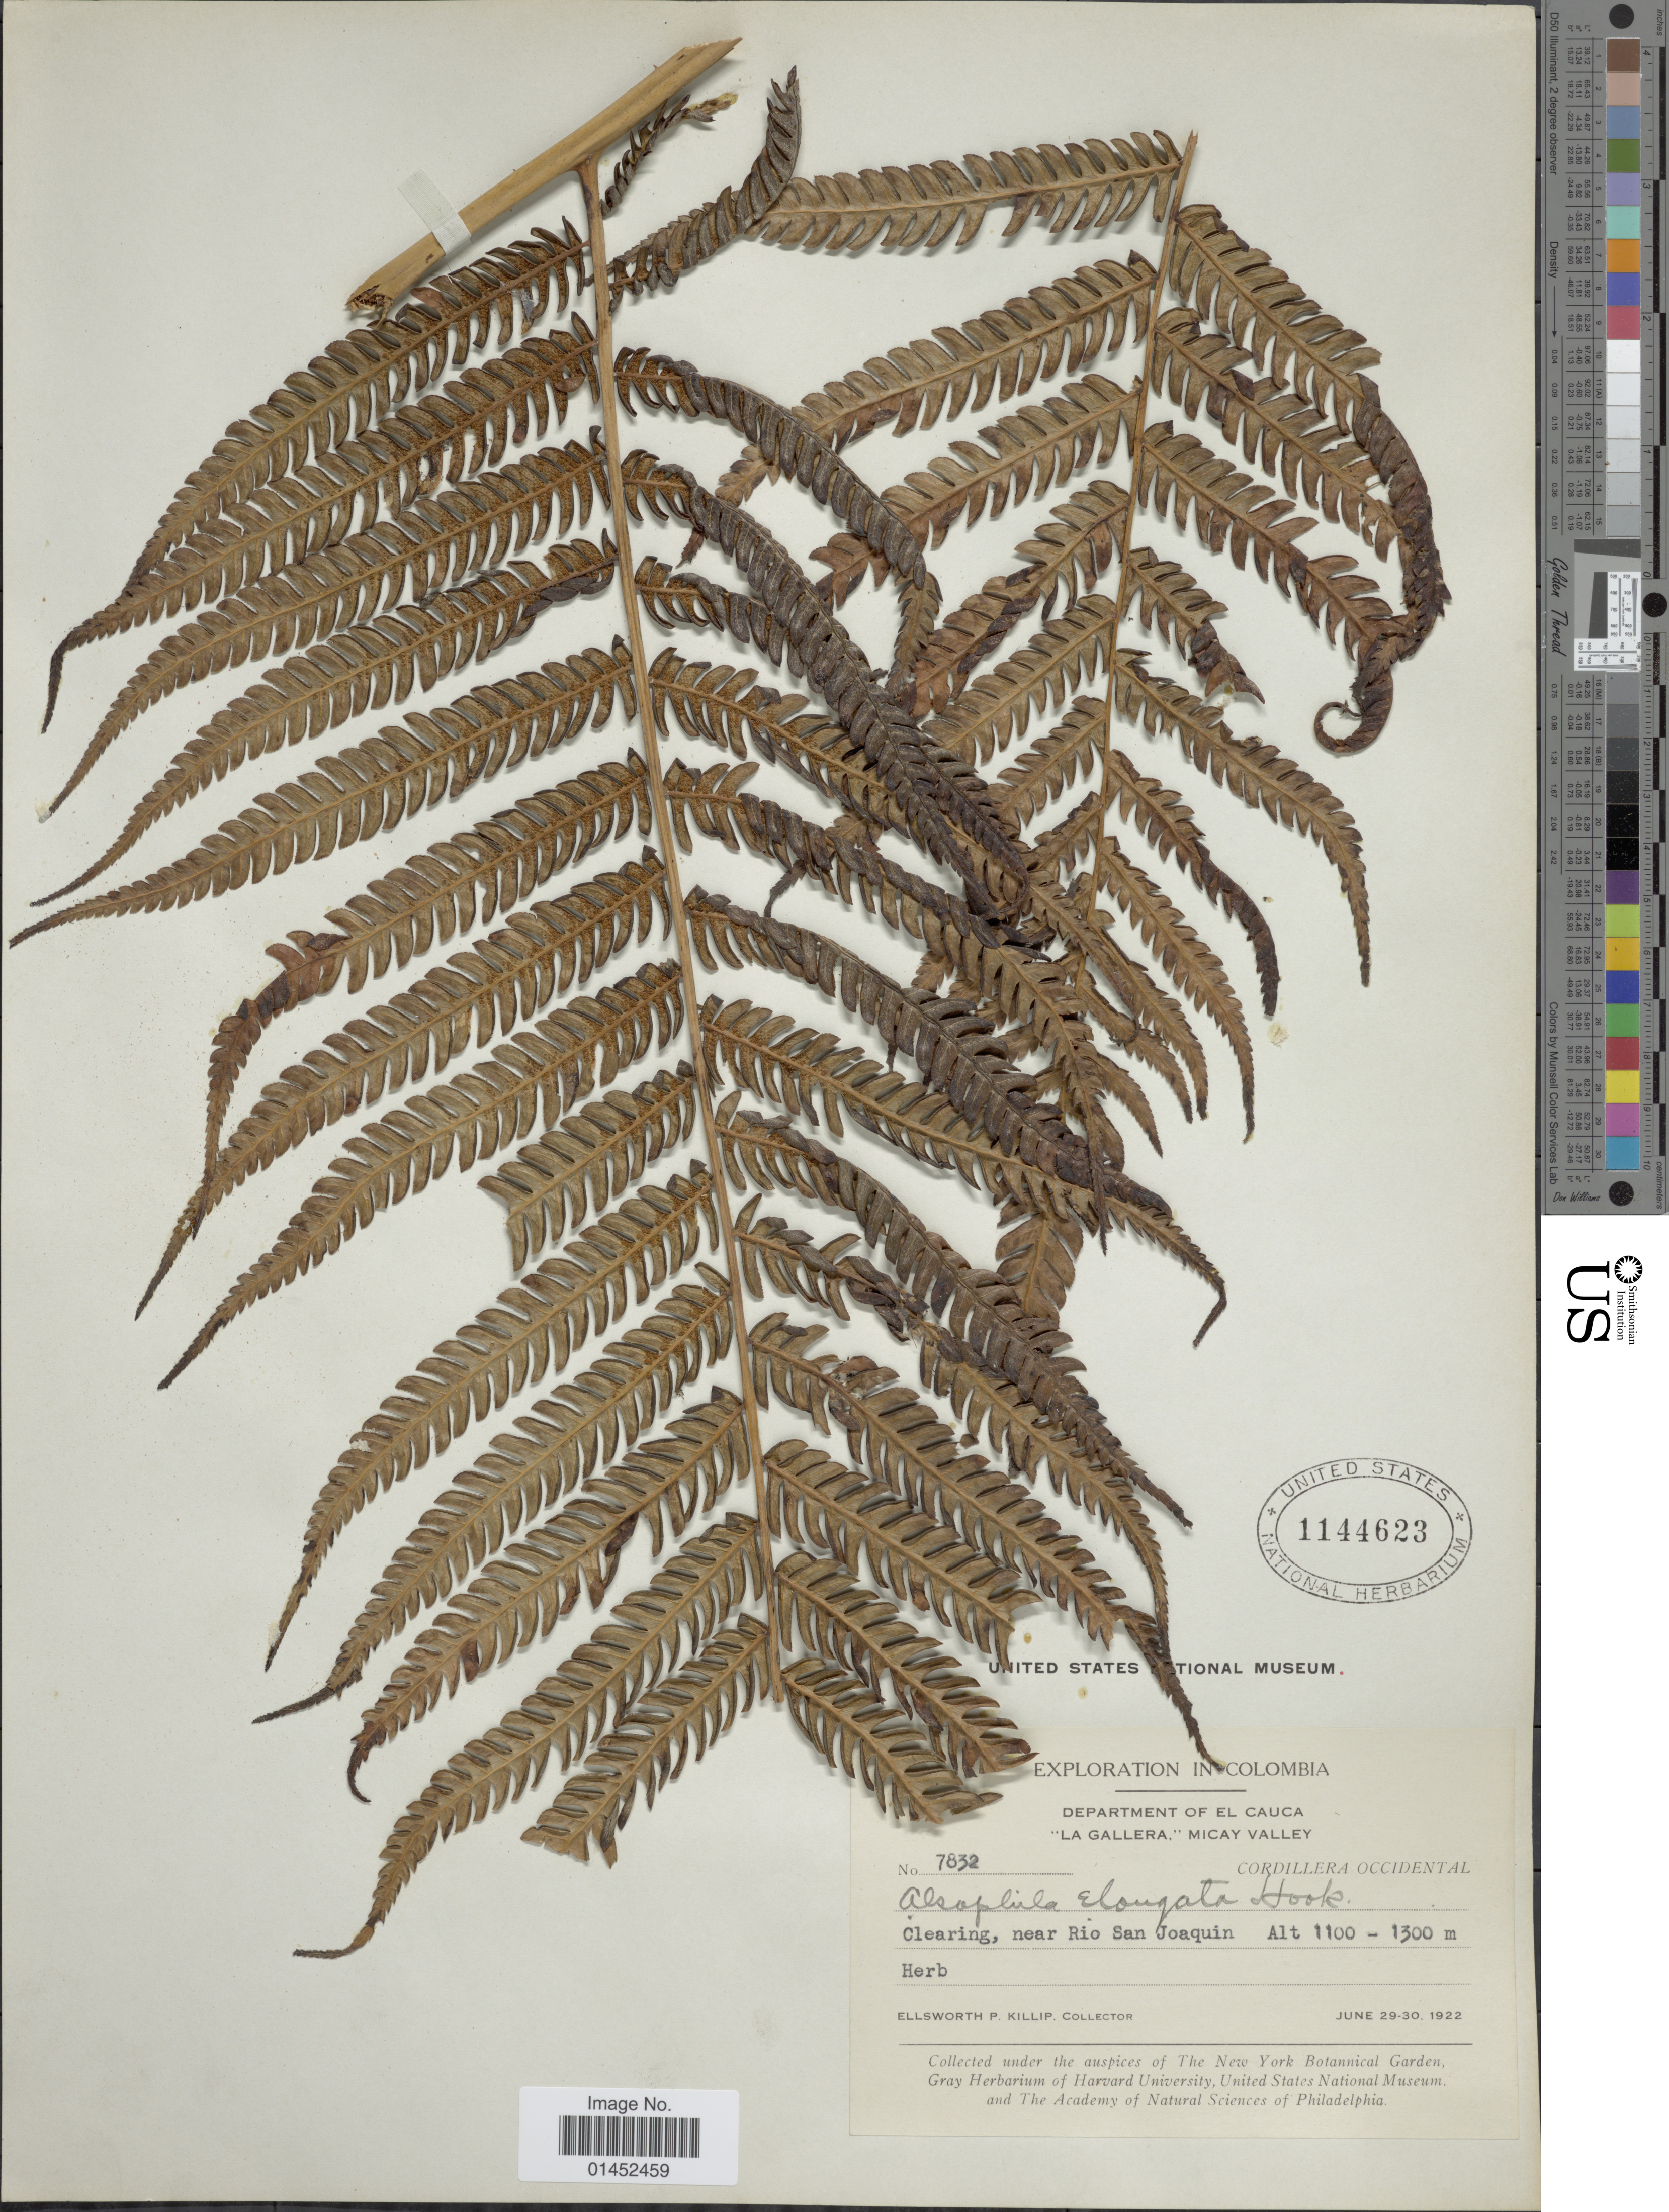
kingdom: Plantae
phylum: Tracheophyta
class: Polypodiopsida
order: Cyatheales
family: Cyatheaceae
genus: Cyathea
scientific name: Cyathea poeppigii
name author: (Hook.) Domin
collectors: E. P. Killip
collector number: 7832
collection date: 1922-06-29/1922-06-30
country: Colombia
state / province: Cauca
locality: Department of El cauca 'La Gallera,' Micay Valley, Cordillera Occidental, Clearing, near Rio San Joaquin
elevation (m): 1100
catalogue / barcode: US 1144623